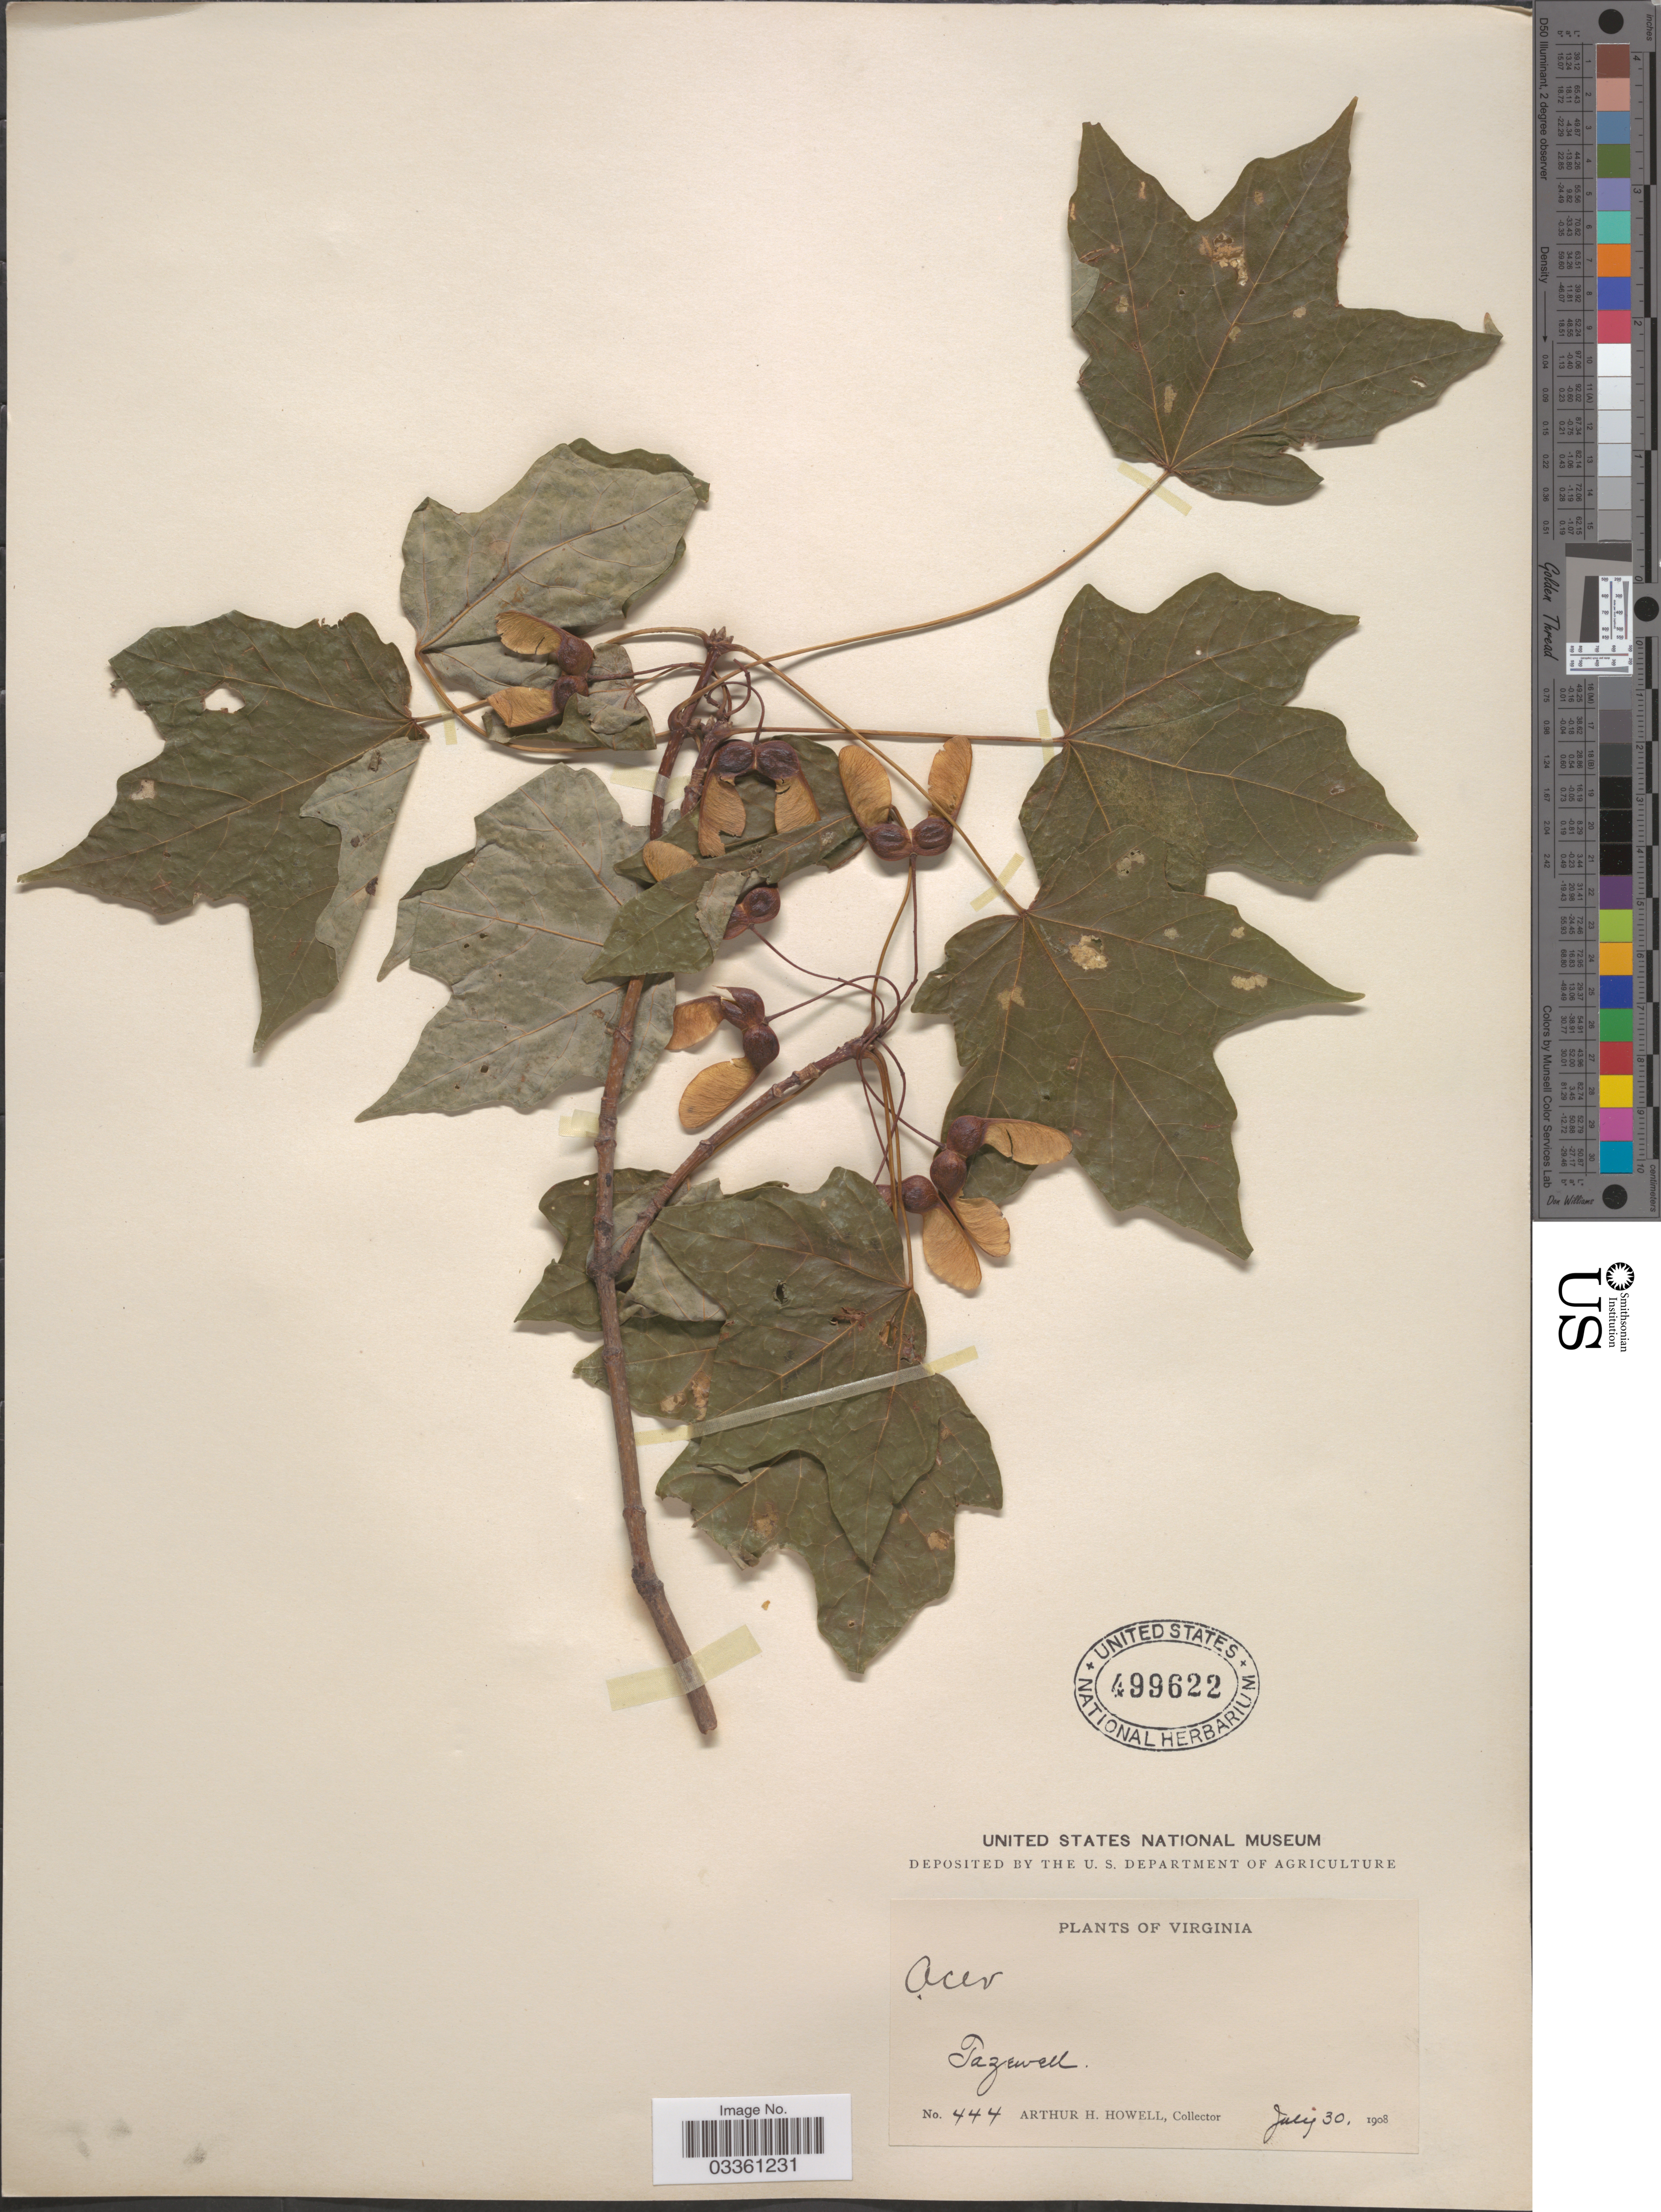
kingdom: Plantae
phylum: Tracheophyta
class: Magnoliopsida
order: Sapindales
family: Sapindaceae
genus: Acer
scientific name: Acer saccharum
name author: Marshall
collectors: A. Howell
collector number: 444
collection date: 1908-07-30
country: United States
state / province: Virginia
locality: Tazewell.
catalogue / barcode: US 499622